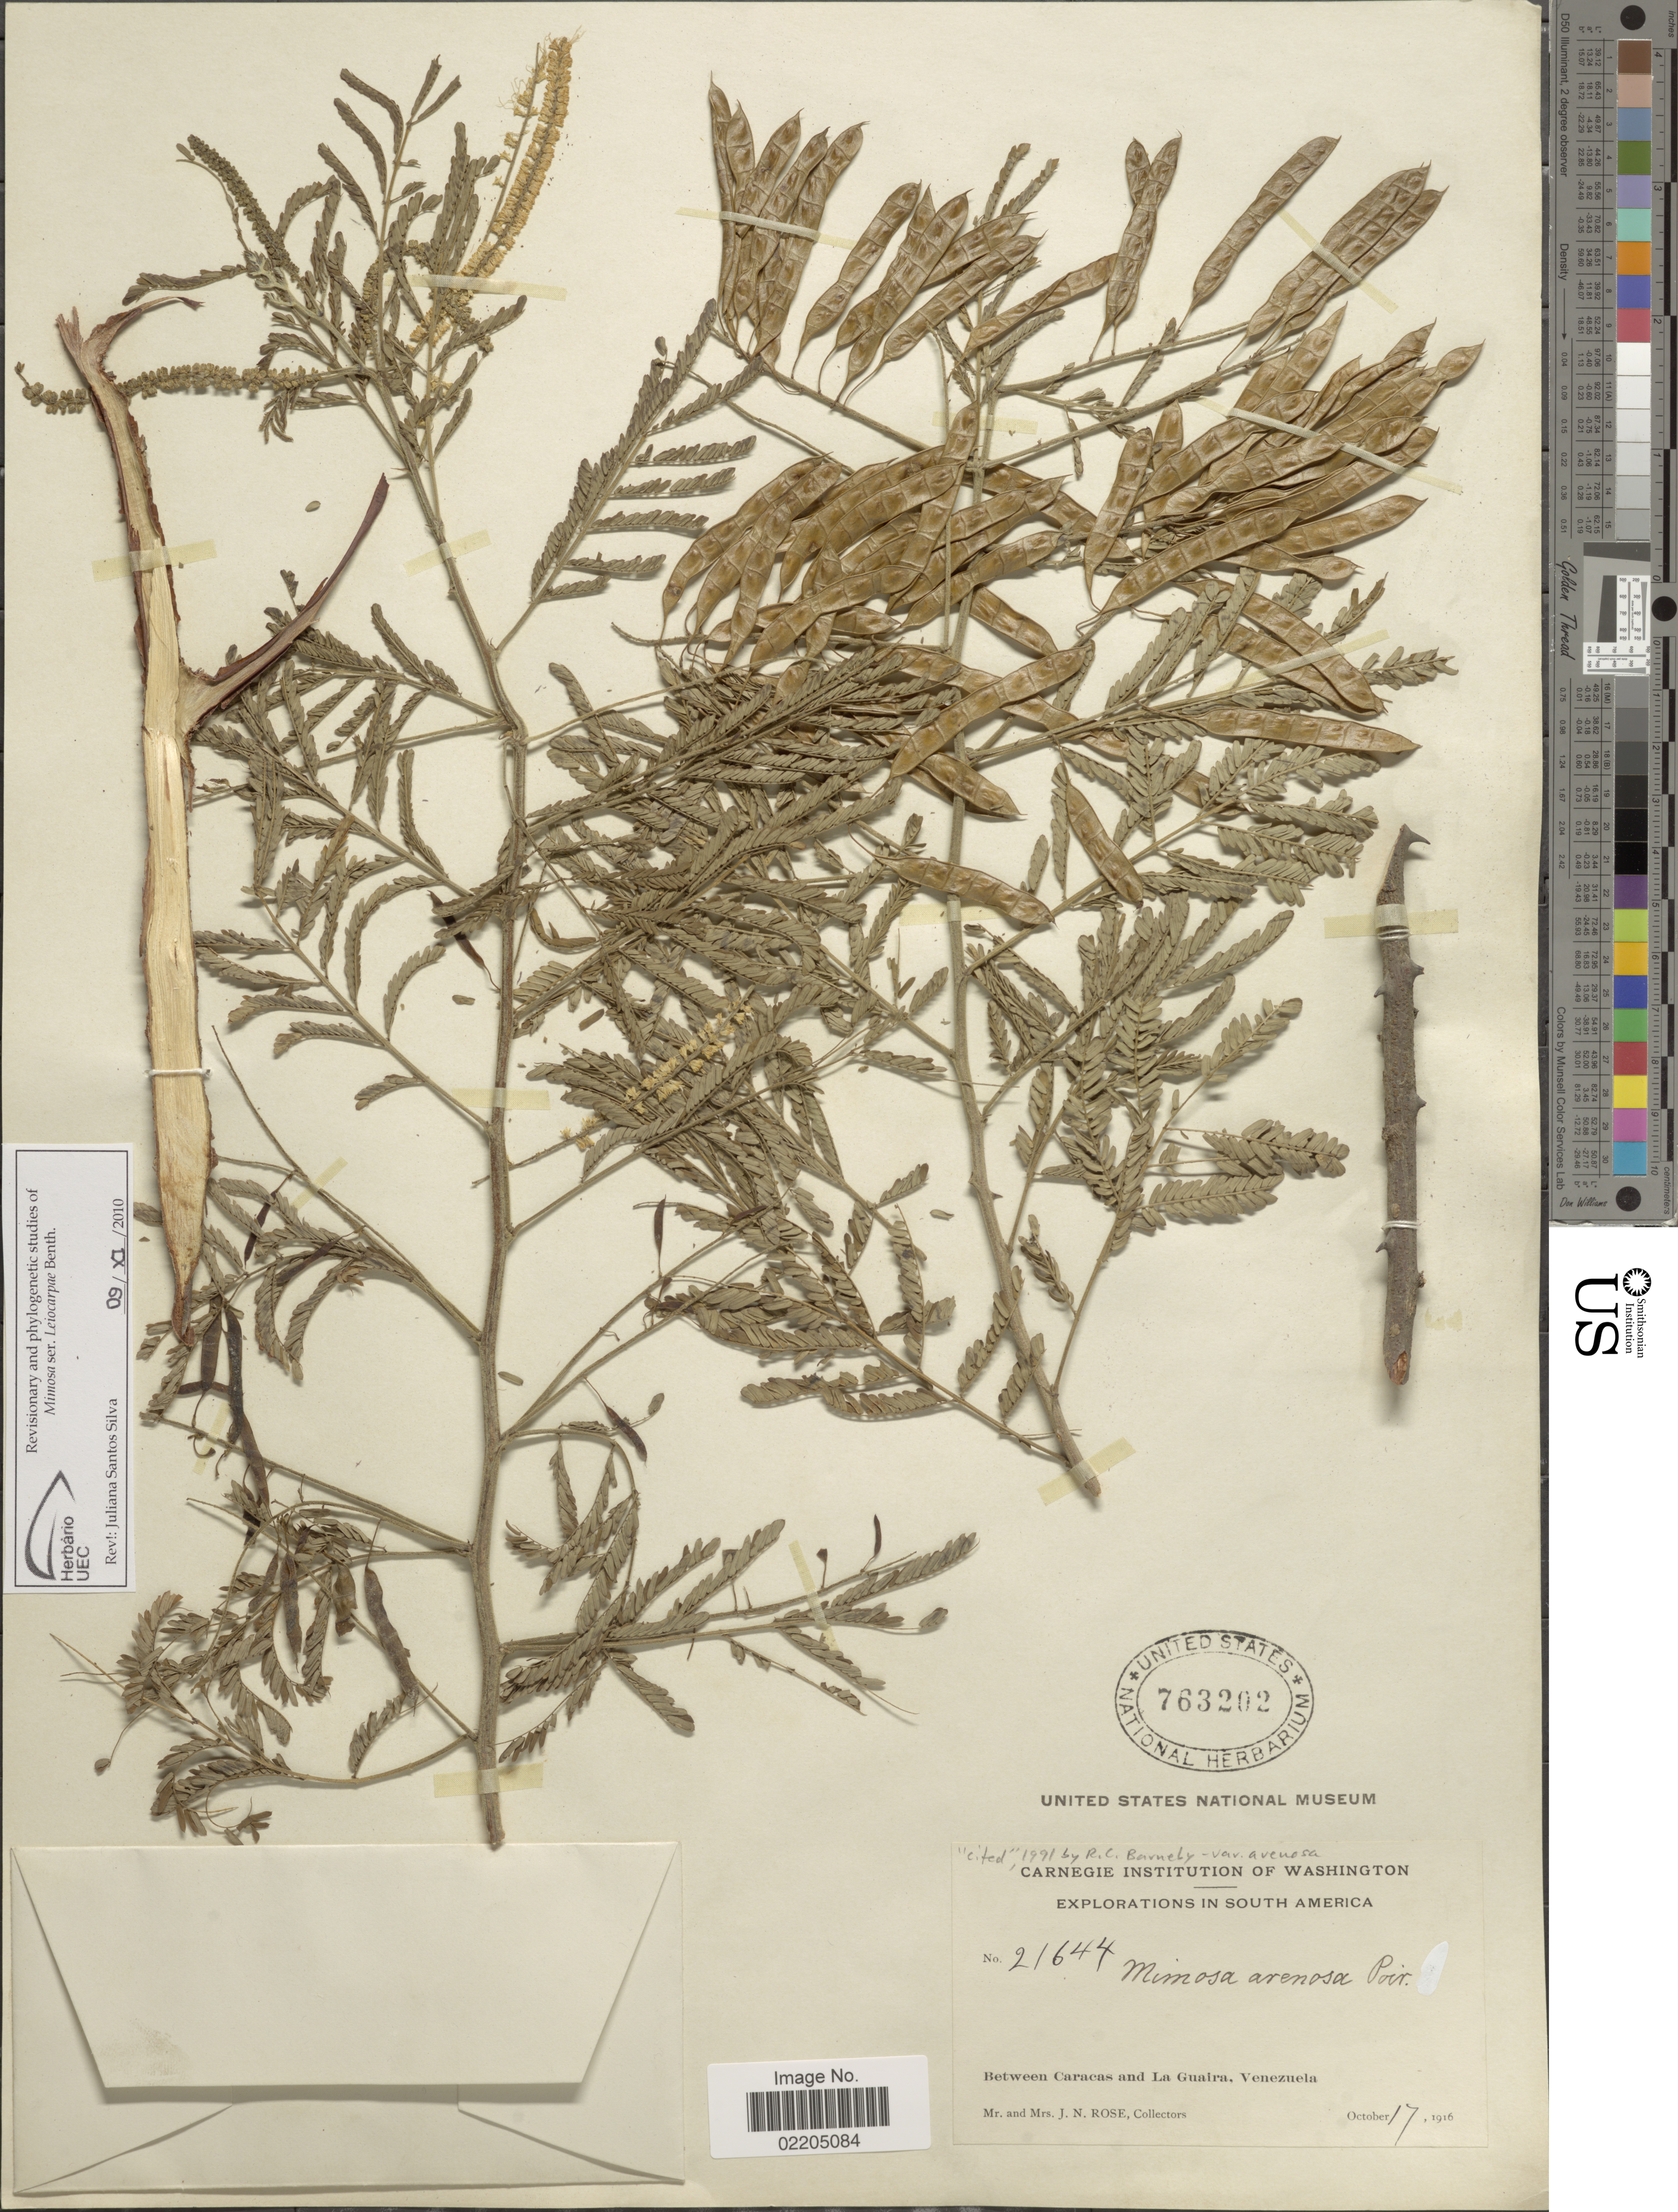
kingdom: Plantae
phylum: Tracheophyta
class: Magnoliopsida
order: Fabales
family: Fabaceae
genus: Mimosa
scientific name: Mimosa arenosa var. arenosa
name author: (Willd.) Poir.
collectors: J. N. Rose & L. B. Rose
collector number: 21644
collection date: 1916-10-17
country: Venezuela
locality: Between Caracas and La Guaira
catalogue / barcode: US 763202